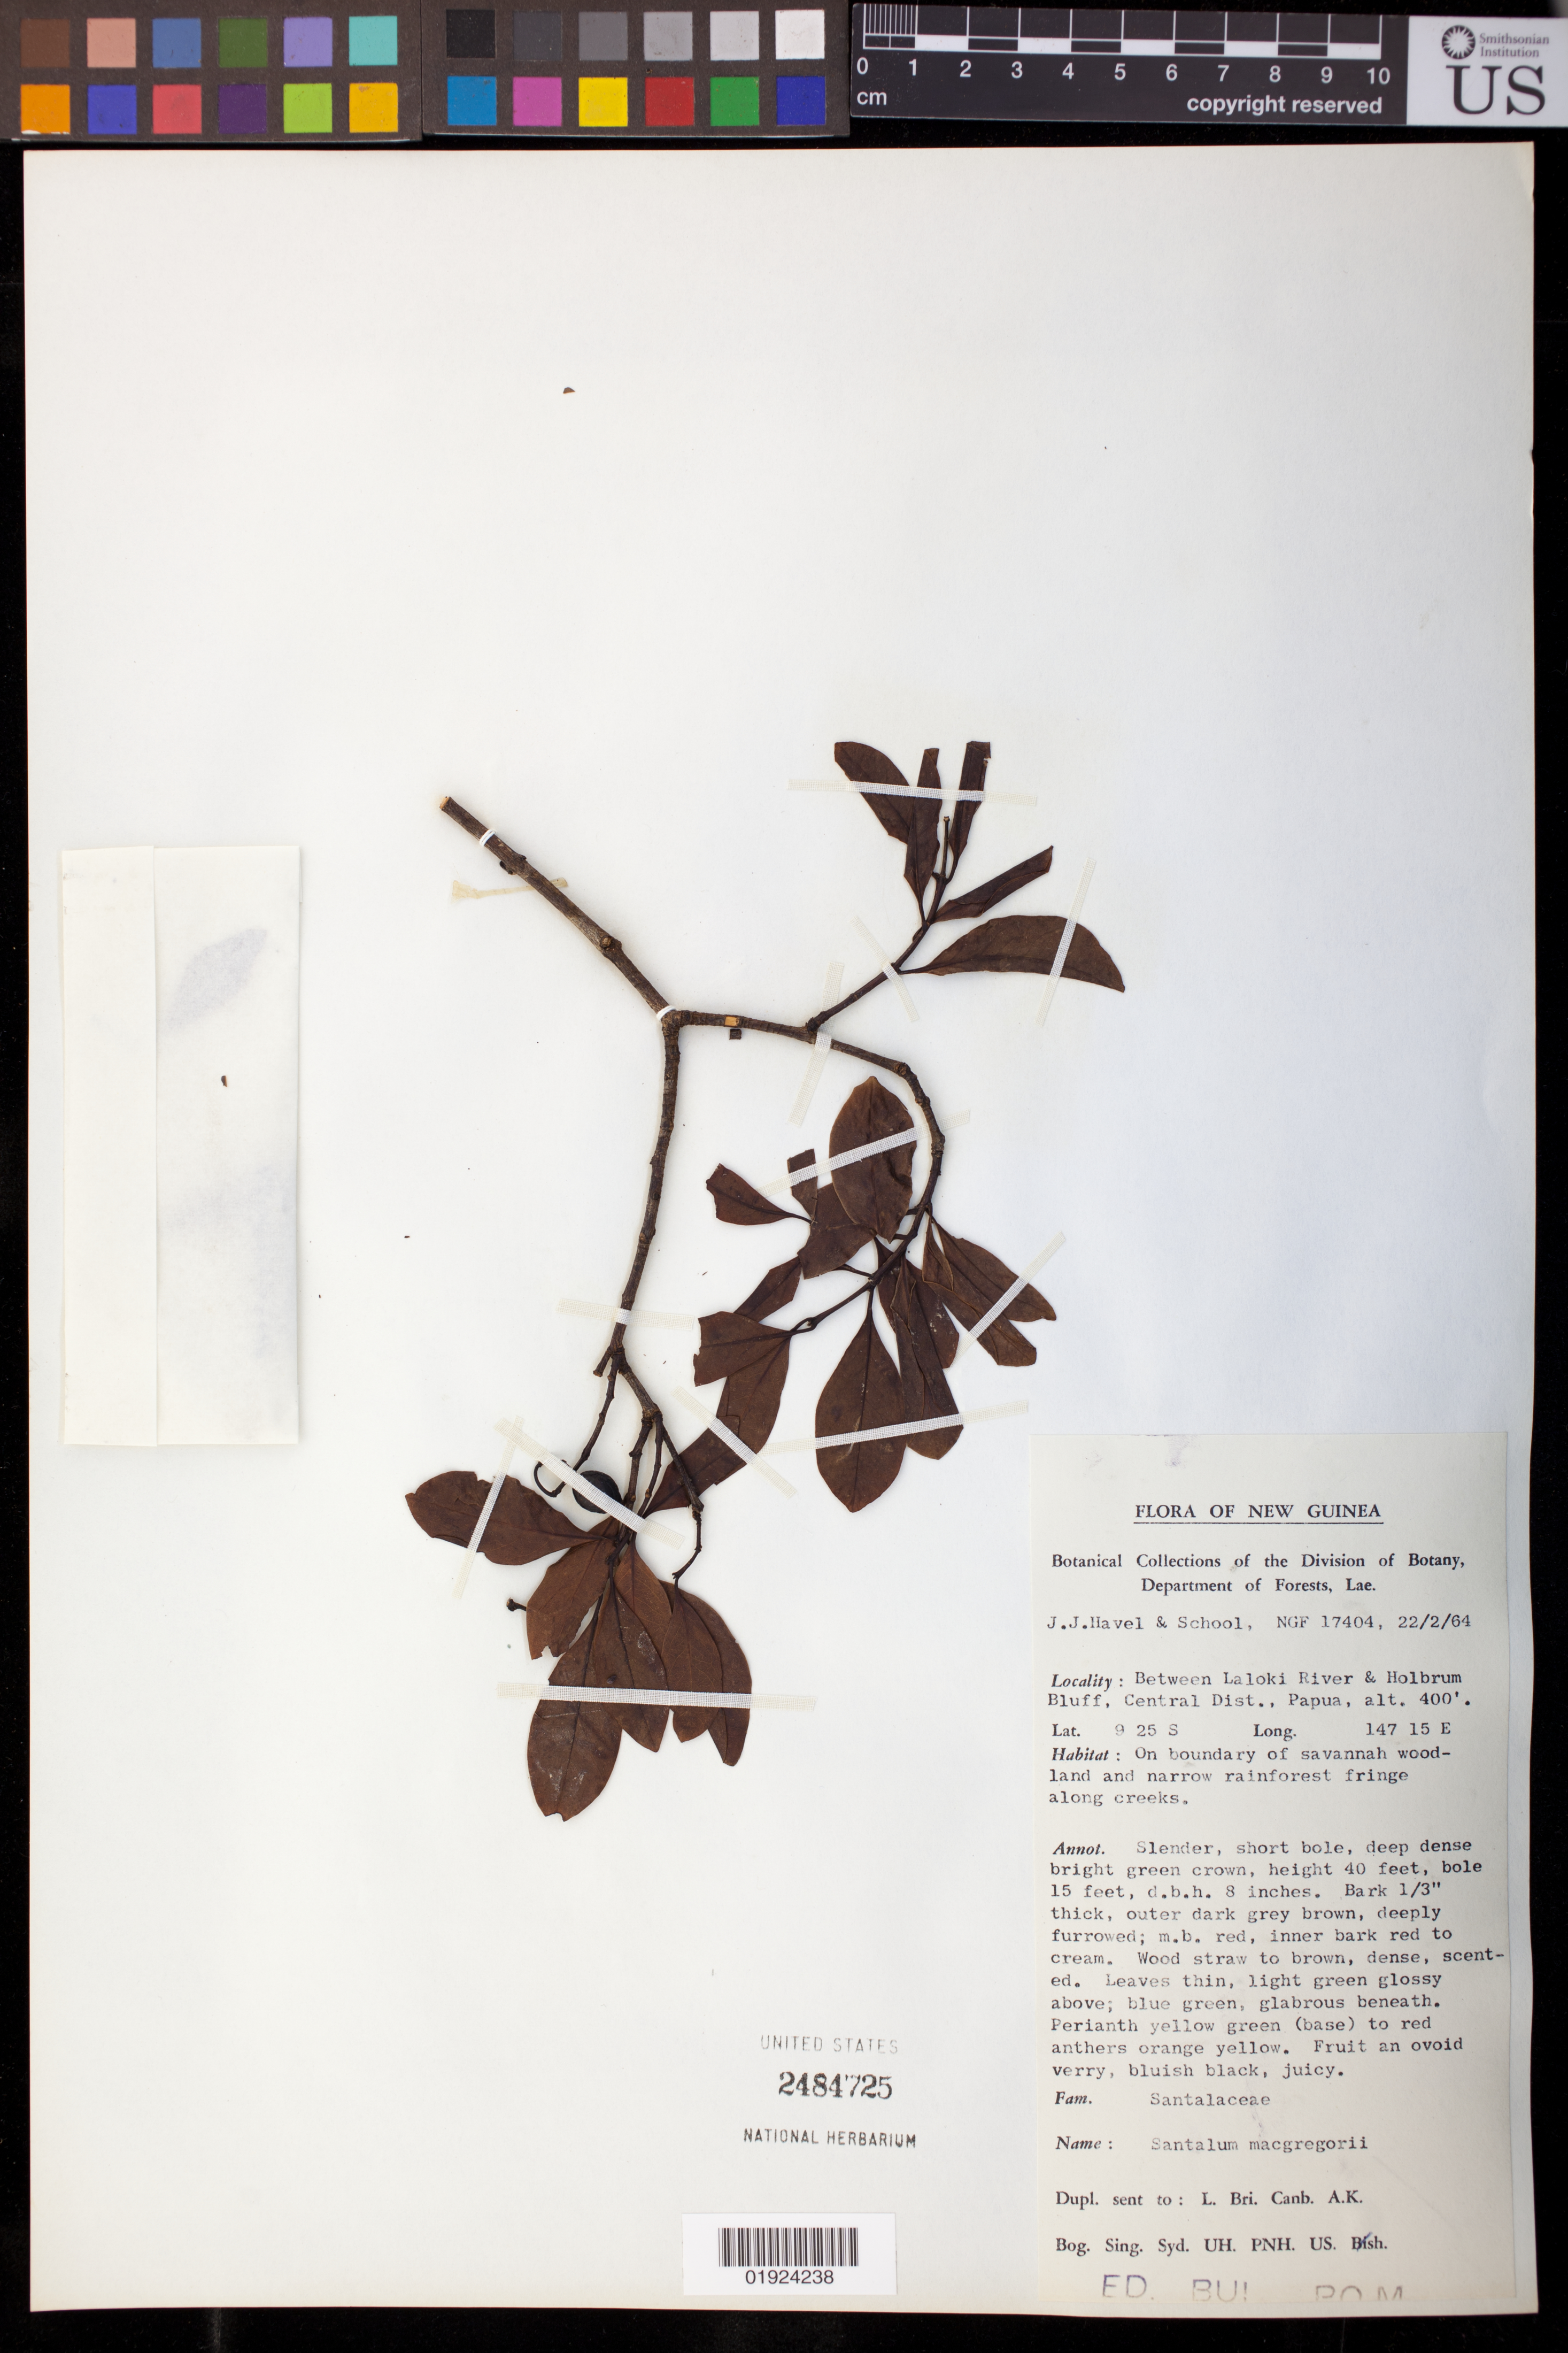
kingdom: Plantae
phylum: Tracheophyta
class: Magnoliopsida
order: Santalales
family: Santalaceae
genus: Santalum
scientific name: Santalum macgregorii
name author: F. Muell.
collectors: J. Havel & School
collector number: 17404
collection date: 1964-02-22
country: Papua New Guinea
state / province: Central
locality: Between Laloki River & Holbrum Bluff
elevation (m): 122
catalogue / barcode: US 2484725